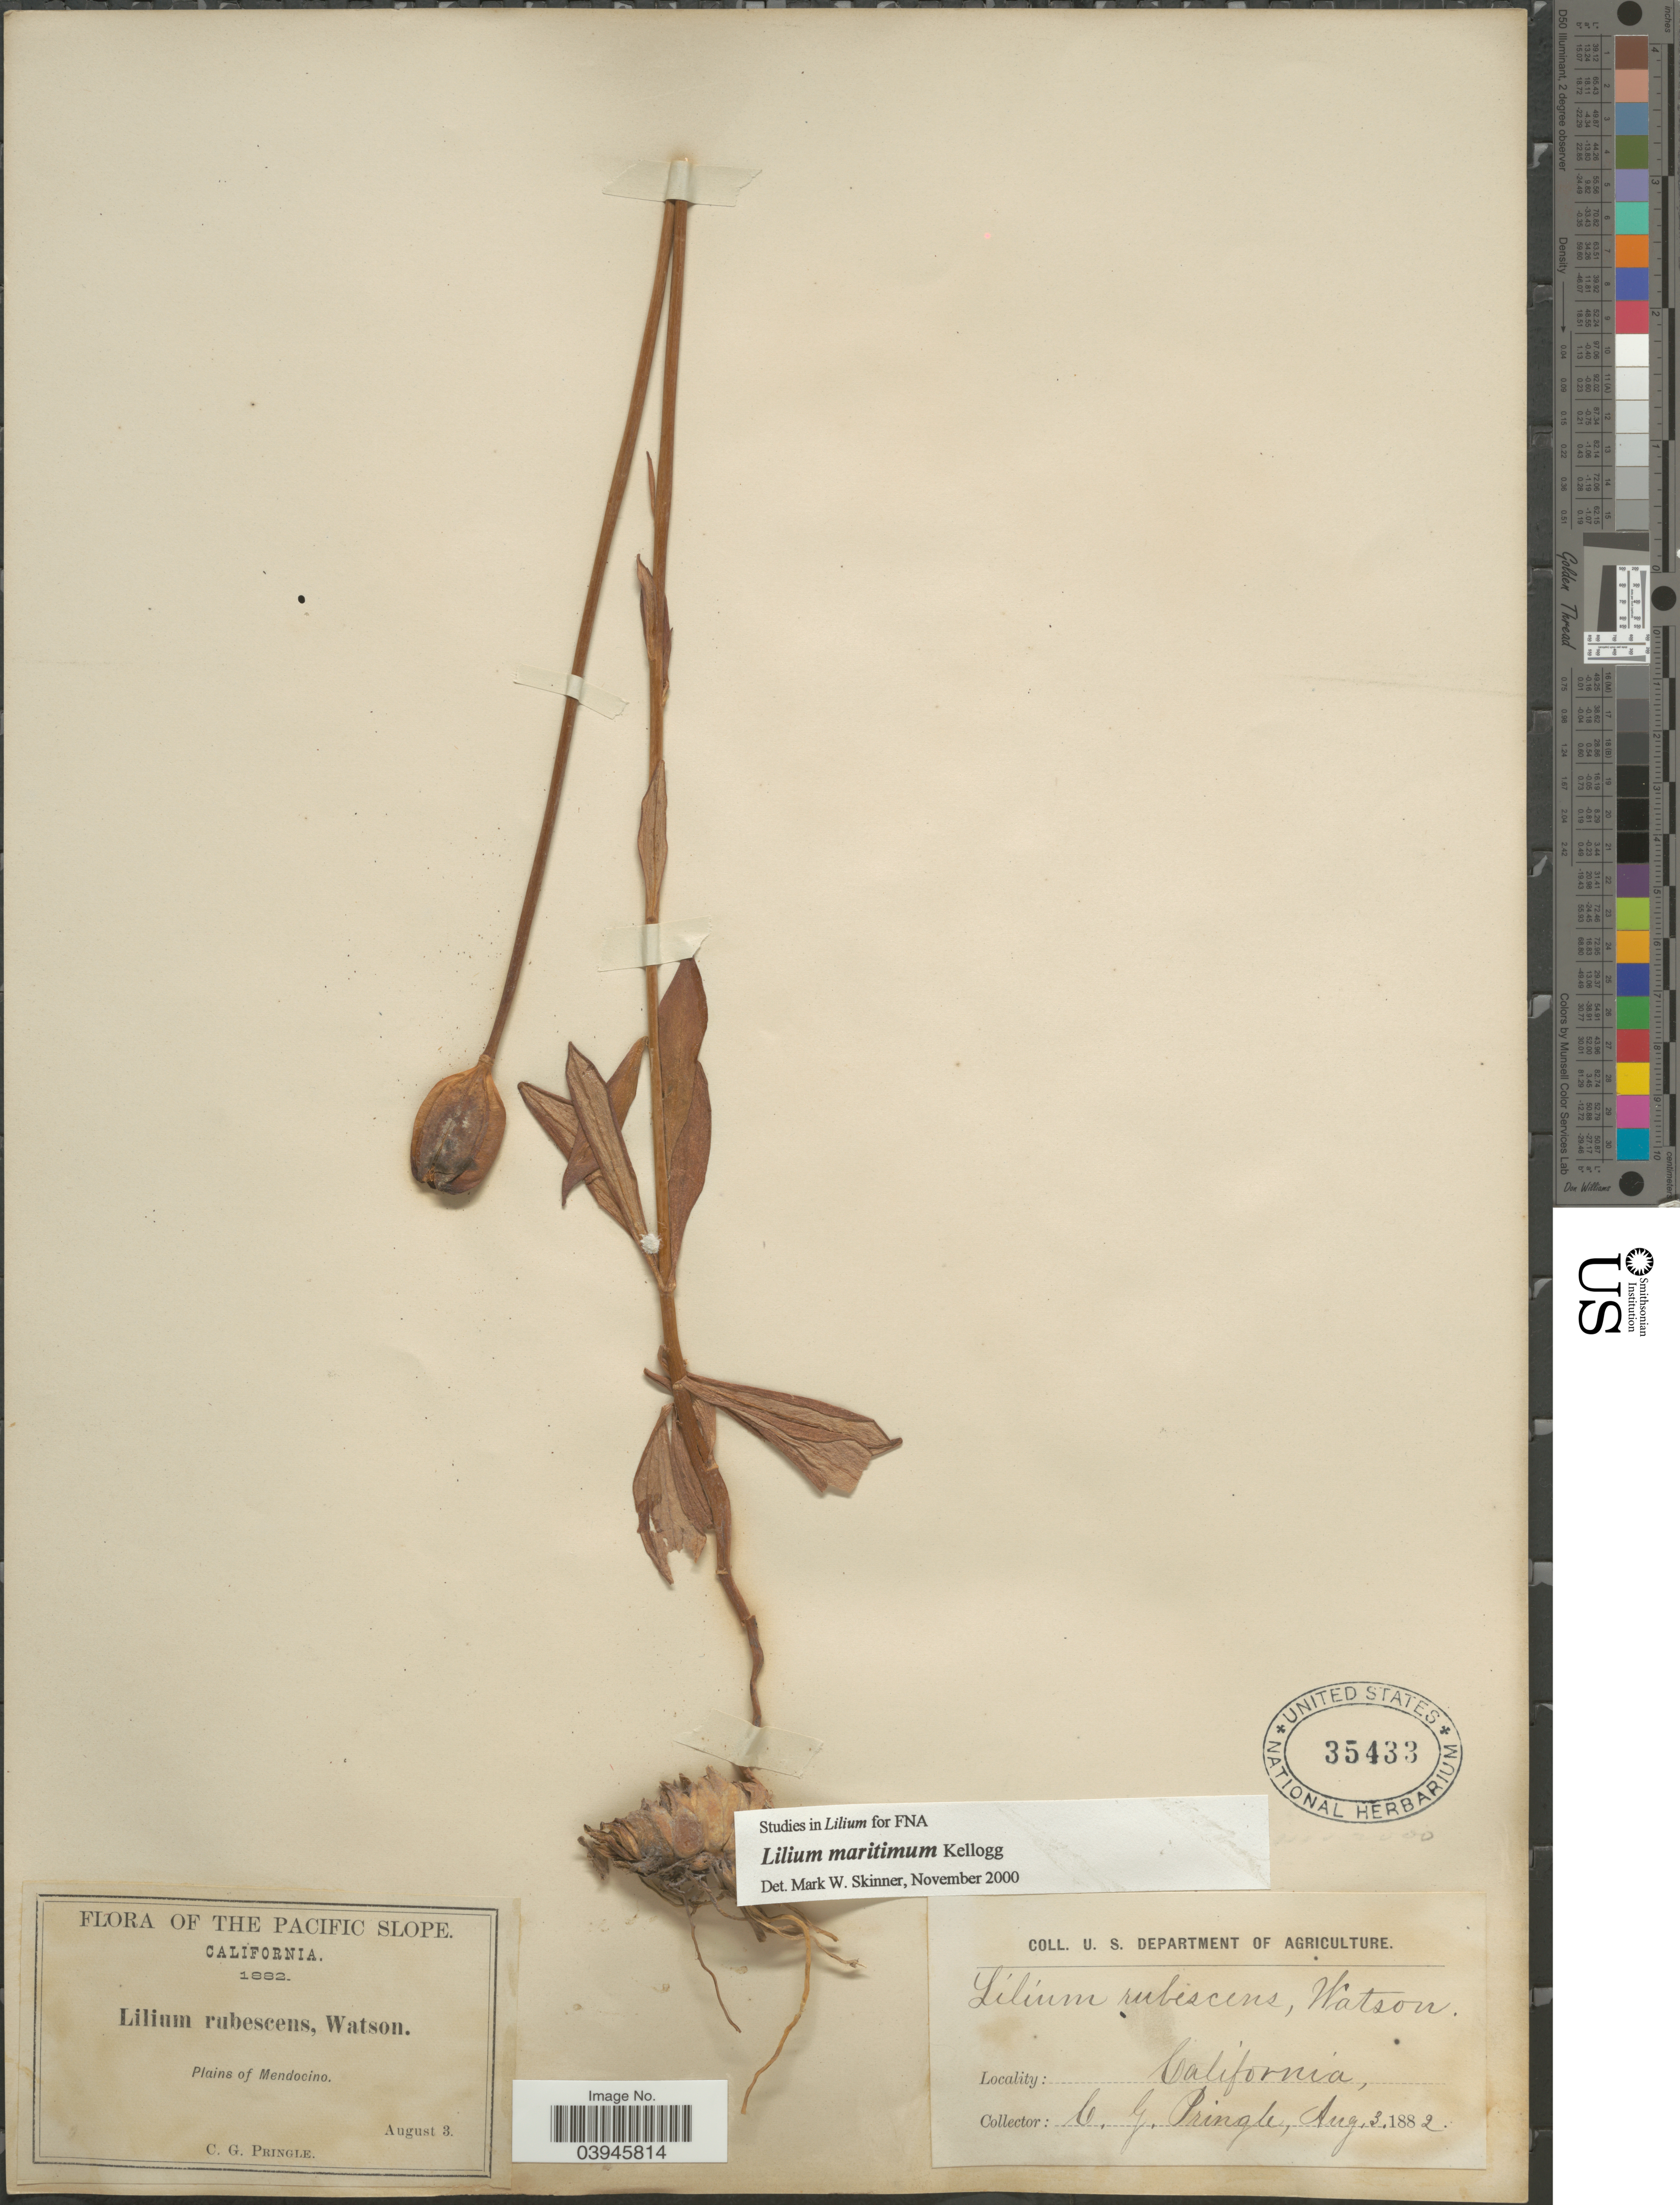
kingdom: Plantae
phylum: Tracheophyta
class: Liliopsida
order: Liliales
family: Liliaceae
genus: Lilium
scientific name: Lilium maritimum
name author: Kellogg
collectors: C. G. Pringle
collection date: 1882-08-03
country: United States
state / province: California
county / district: Mendocino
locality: The Pacific Slope. Plains of Mendocino.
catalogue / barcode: US 35433